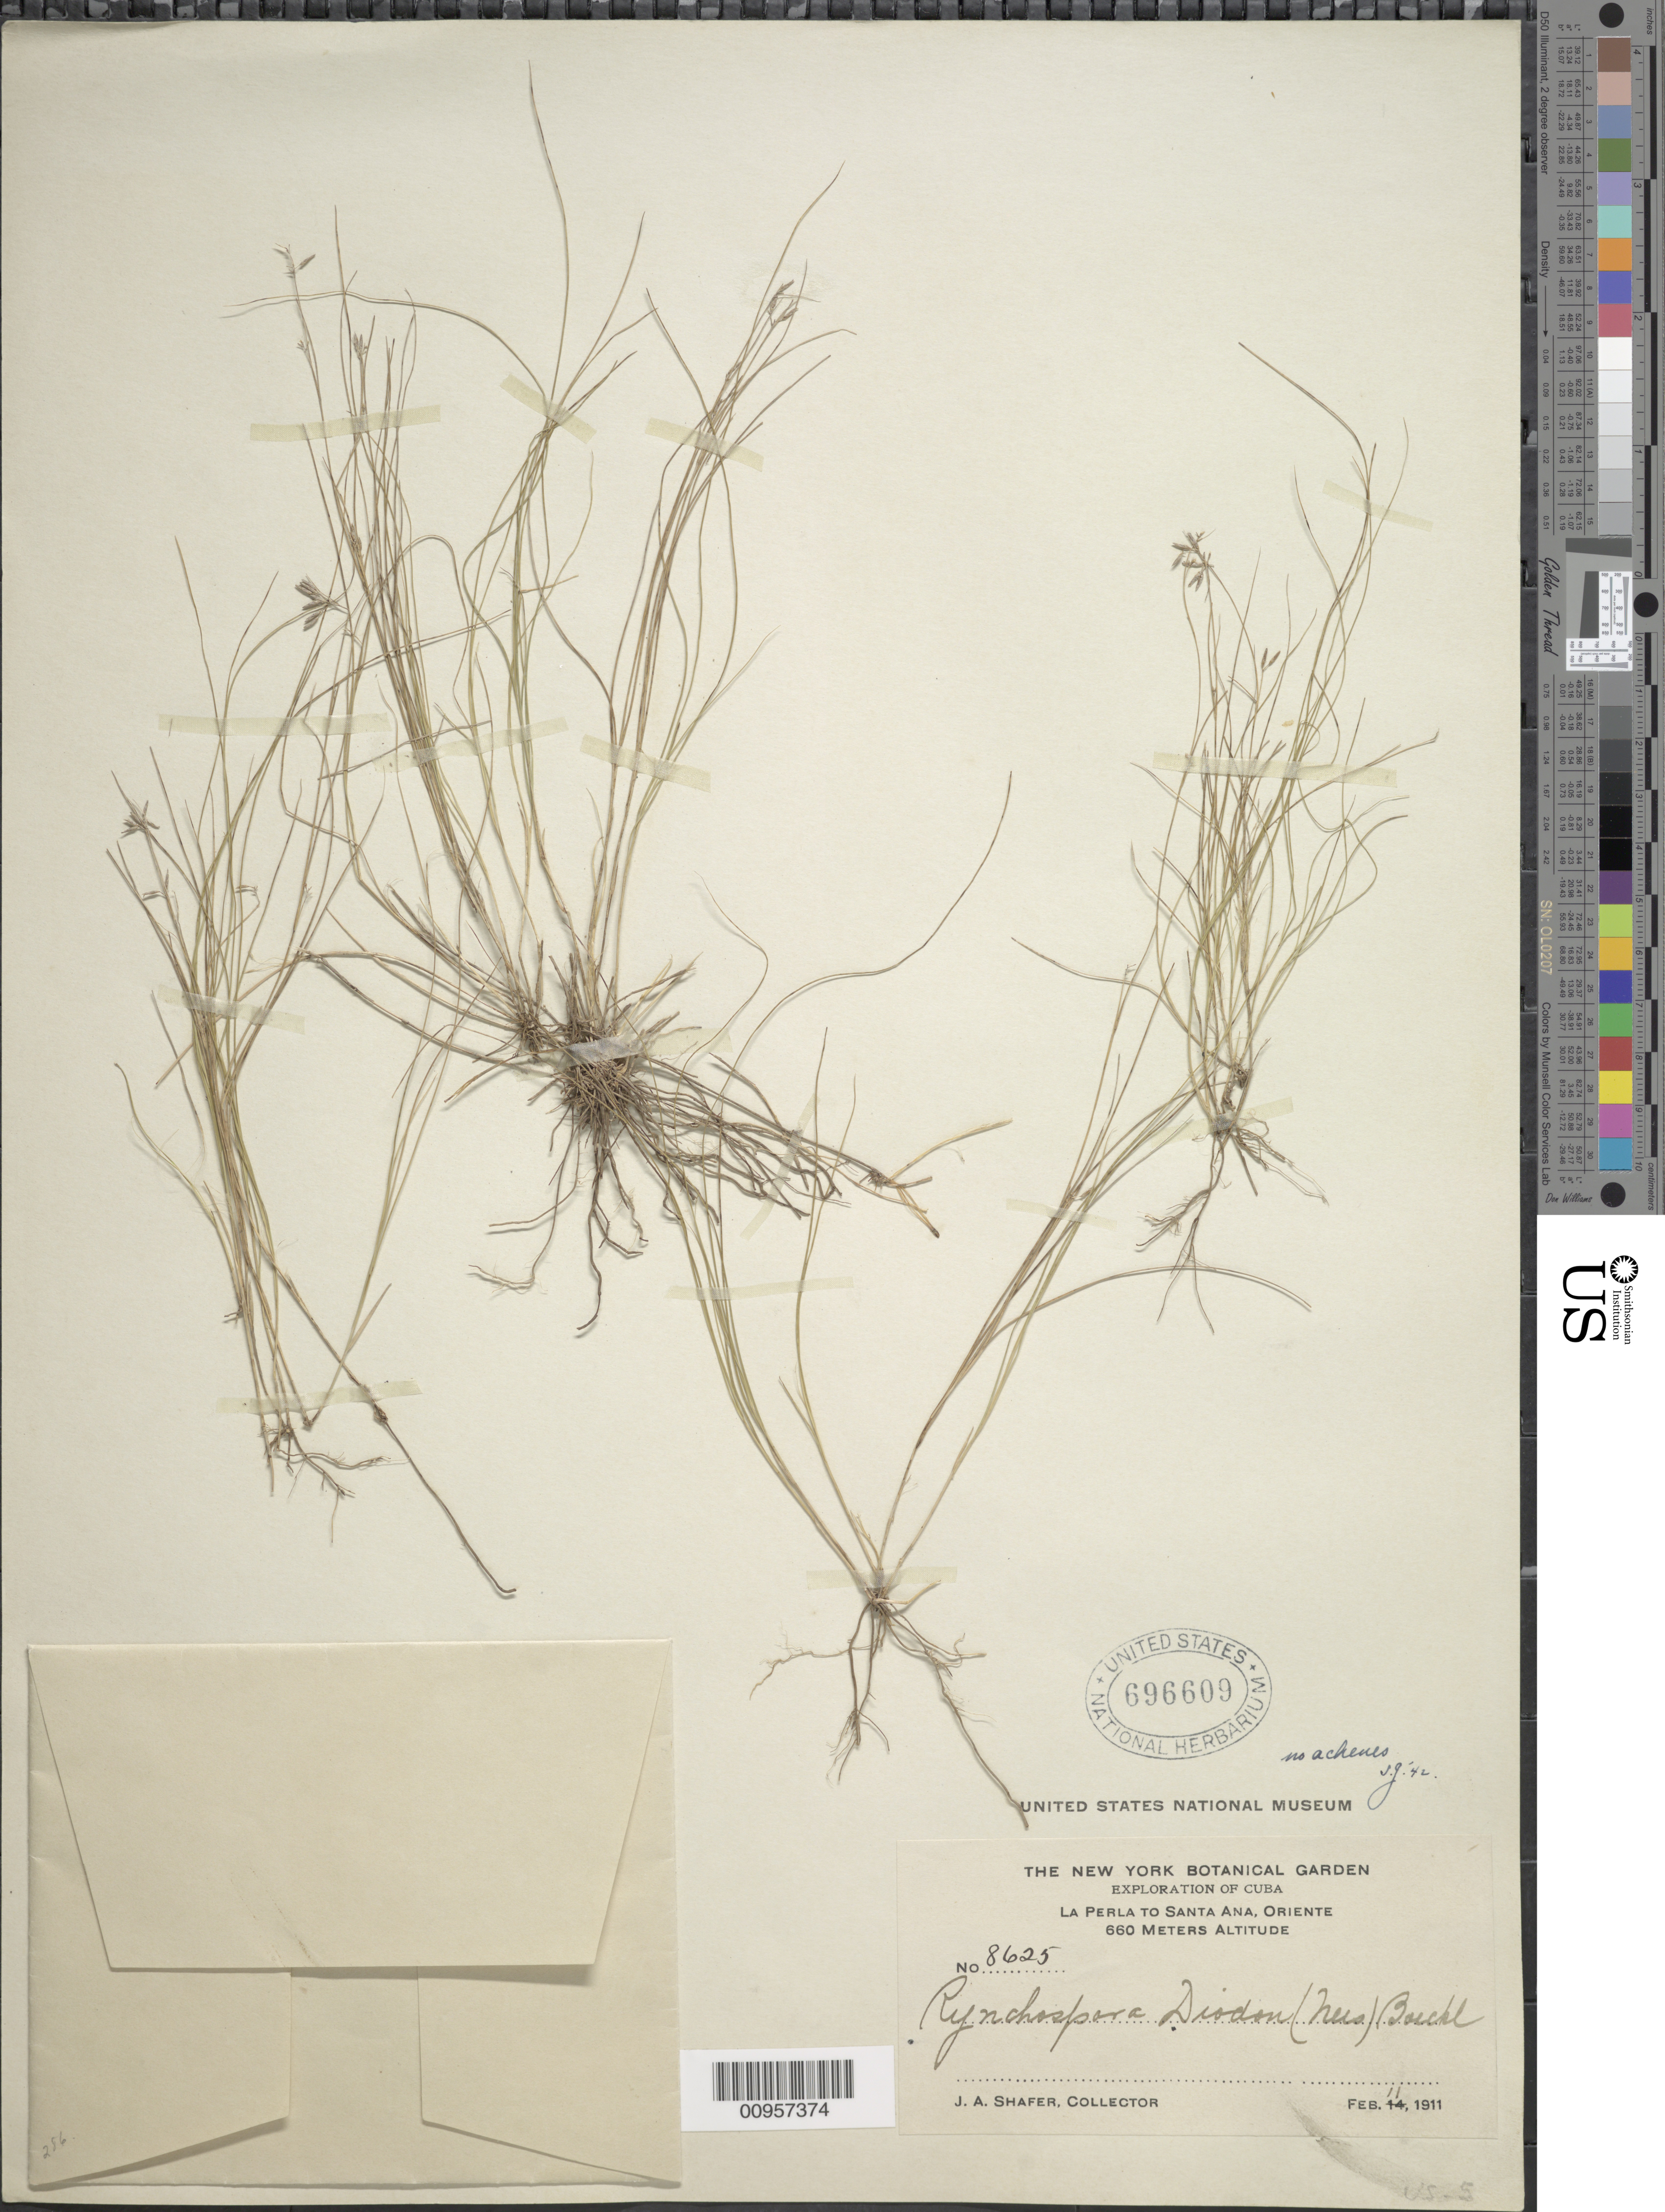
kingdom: Plantae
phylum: Tracheophyta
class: Liliopsida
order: Poales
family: Cyperaceae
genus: Rhynchospora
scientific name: Rhynchospora diodon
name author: (Nees) Griseb.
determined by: Gale, S.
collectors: J. A. Shafer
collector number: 8625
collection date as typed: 11 Feb 1911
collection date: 1911-02-11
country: Cuba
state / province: Oriente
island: Cuba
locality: La Perla to Santa Ana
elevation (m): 660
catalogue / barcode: US 696609